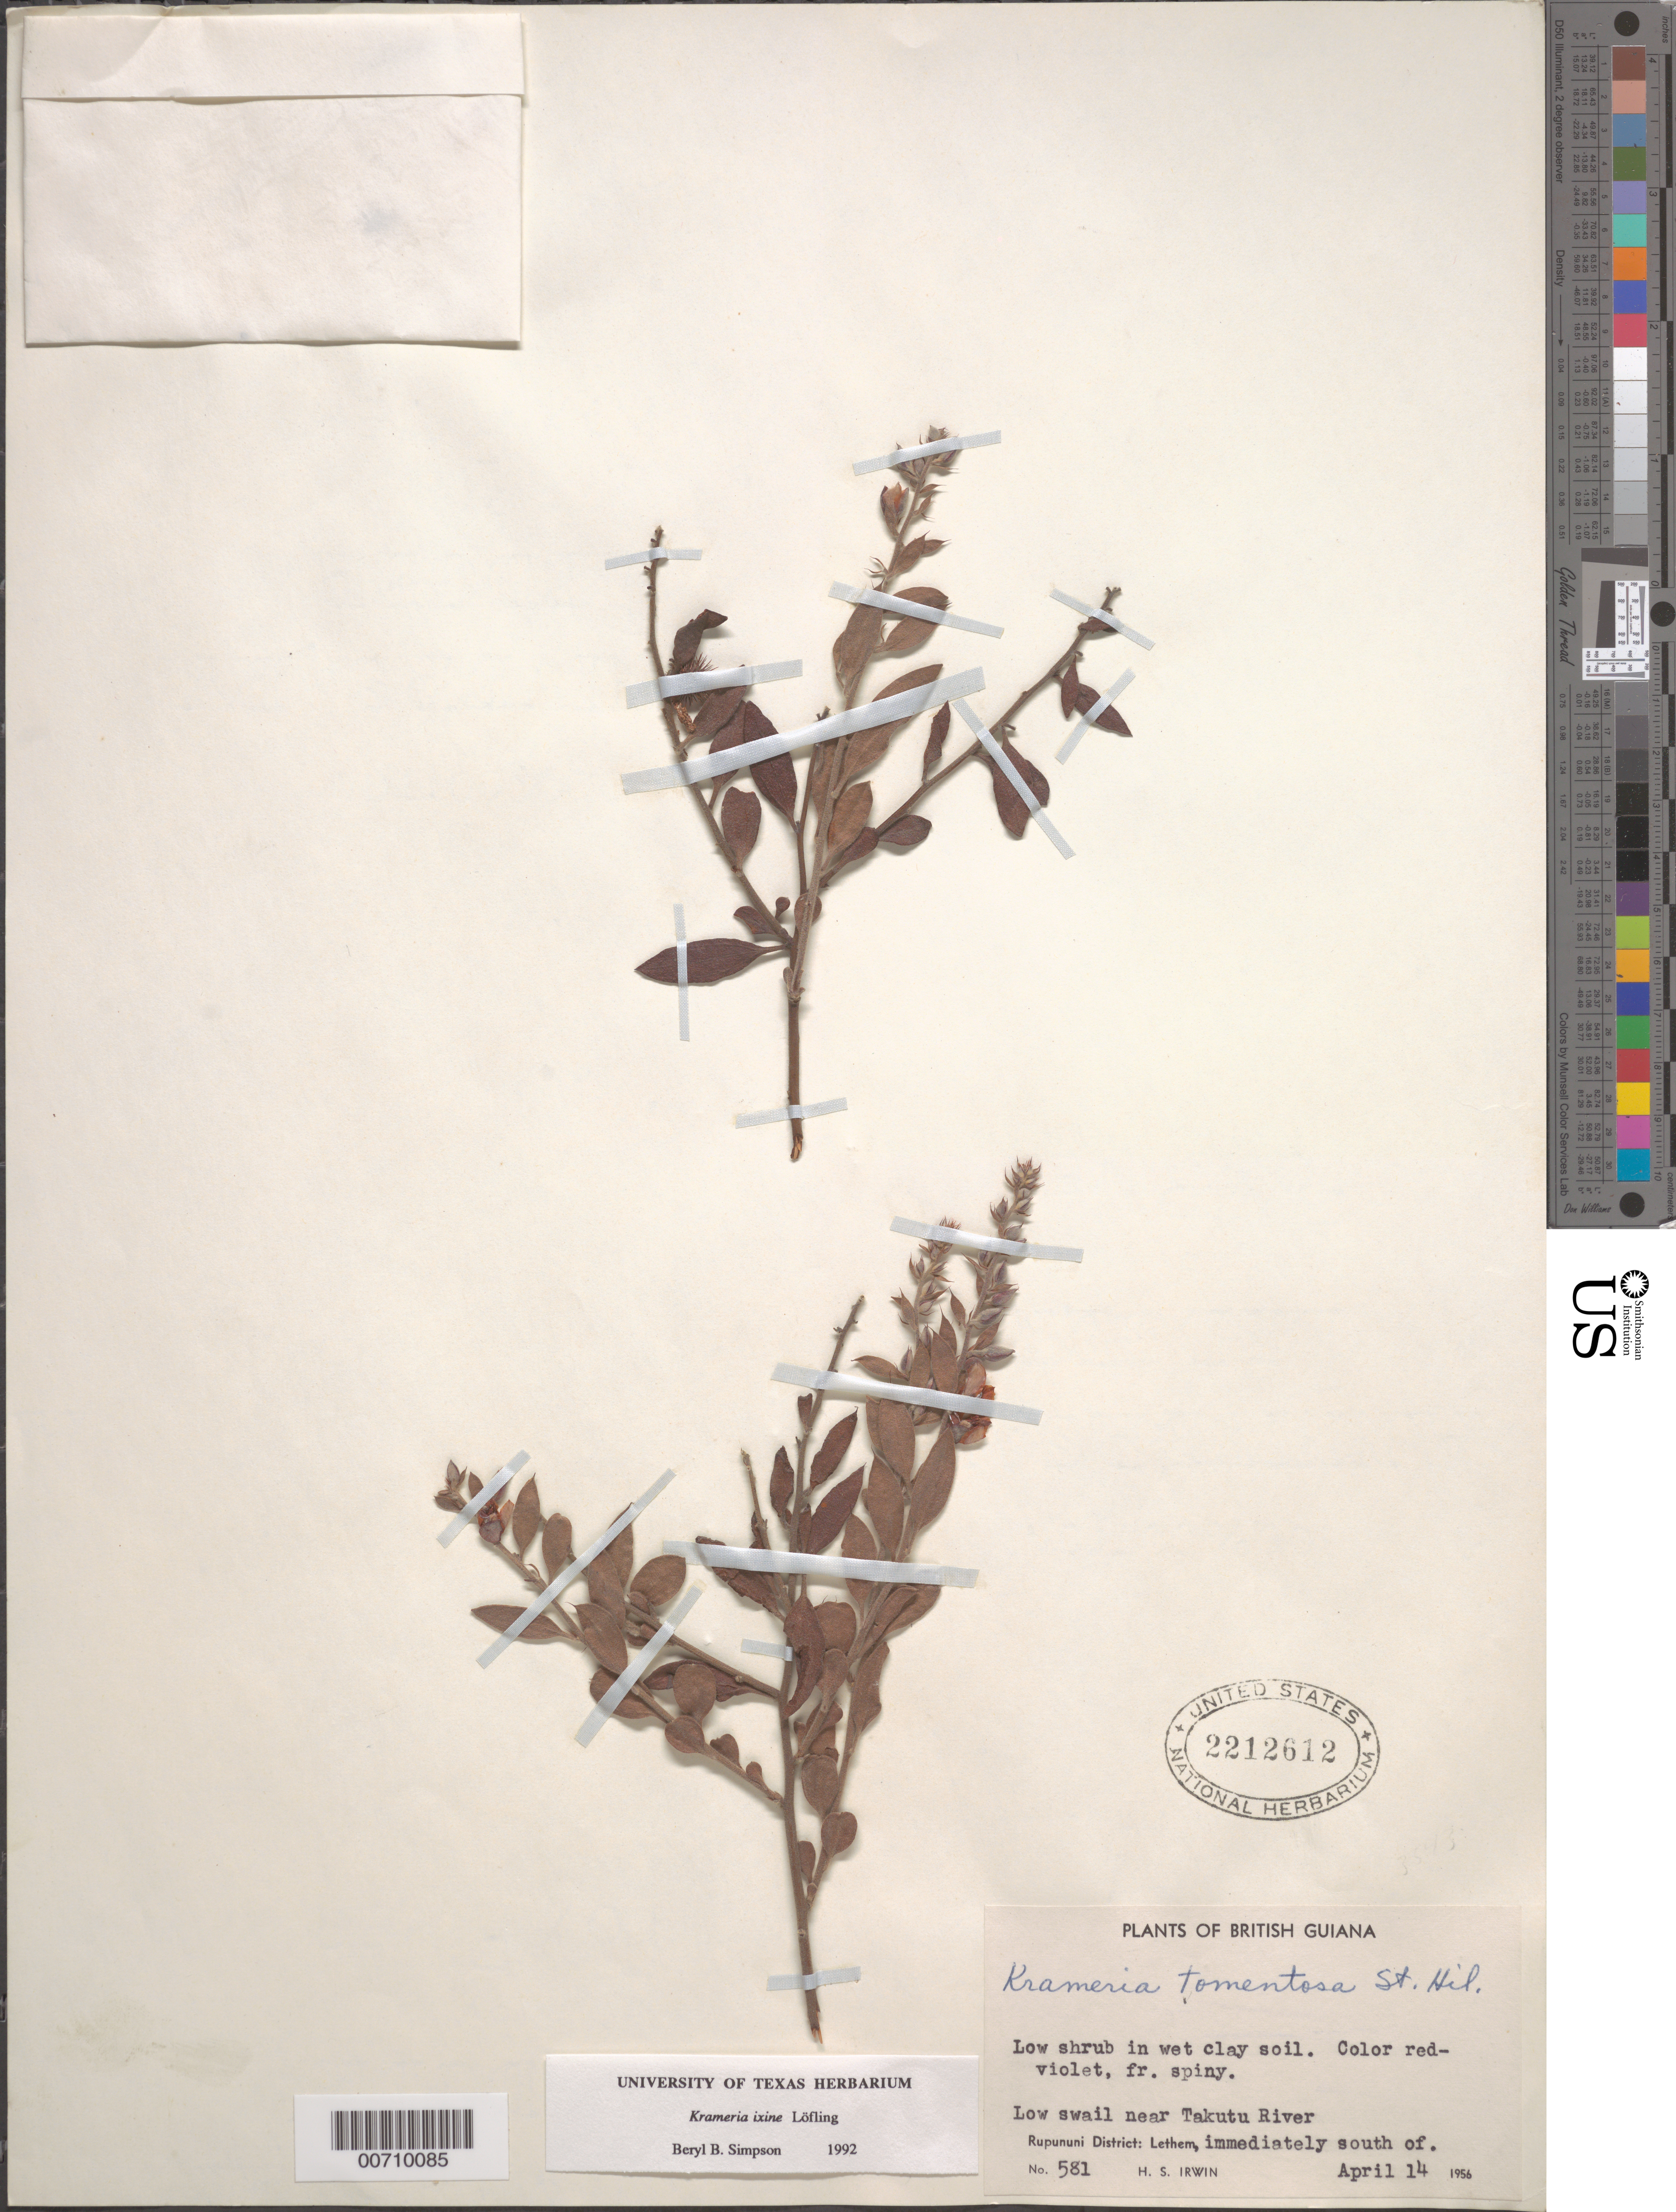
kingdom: Plantae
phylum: Tracheophyta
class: Magnoliopsida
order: Zygophyllales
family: Krameriaceae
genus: Krameria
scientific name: Krameria ixine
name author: L.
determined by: Simpson, B. B., (TEX), University of Texas at Austin (UNITED STATES)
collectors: H. Irwin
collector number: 581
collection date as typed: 14-Apr-56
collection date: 1956-04-14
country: Guyana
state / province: U. Takutu-U. Essequibo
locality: Rupununi Dist., immediately south of Lethem, near Takutu River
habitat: Low swail near Takutu River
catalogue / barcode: US 2212612